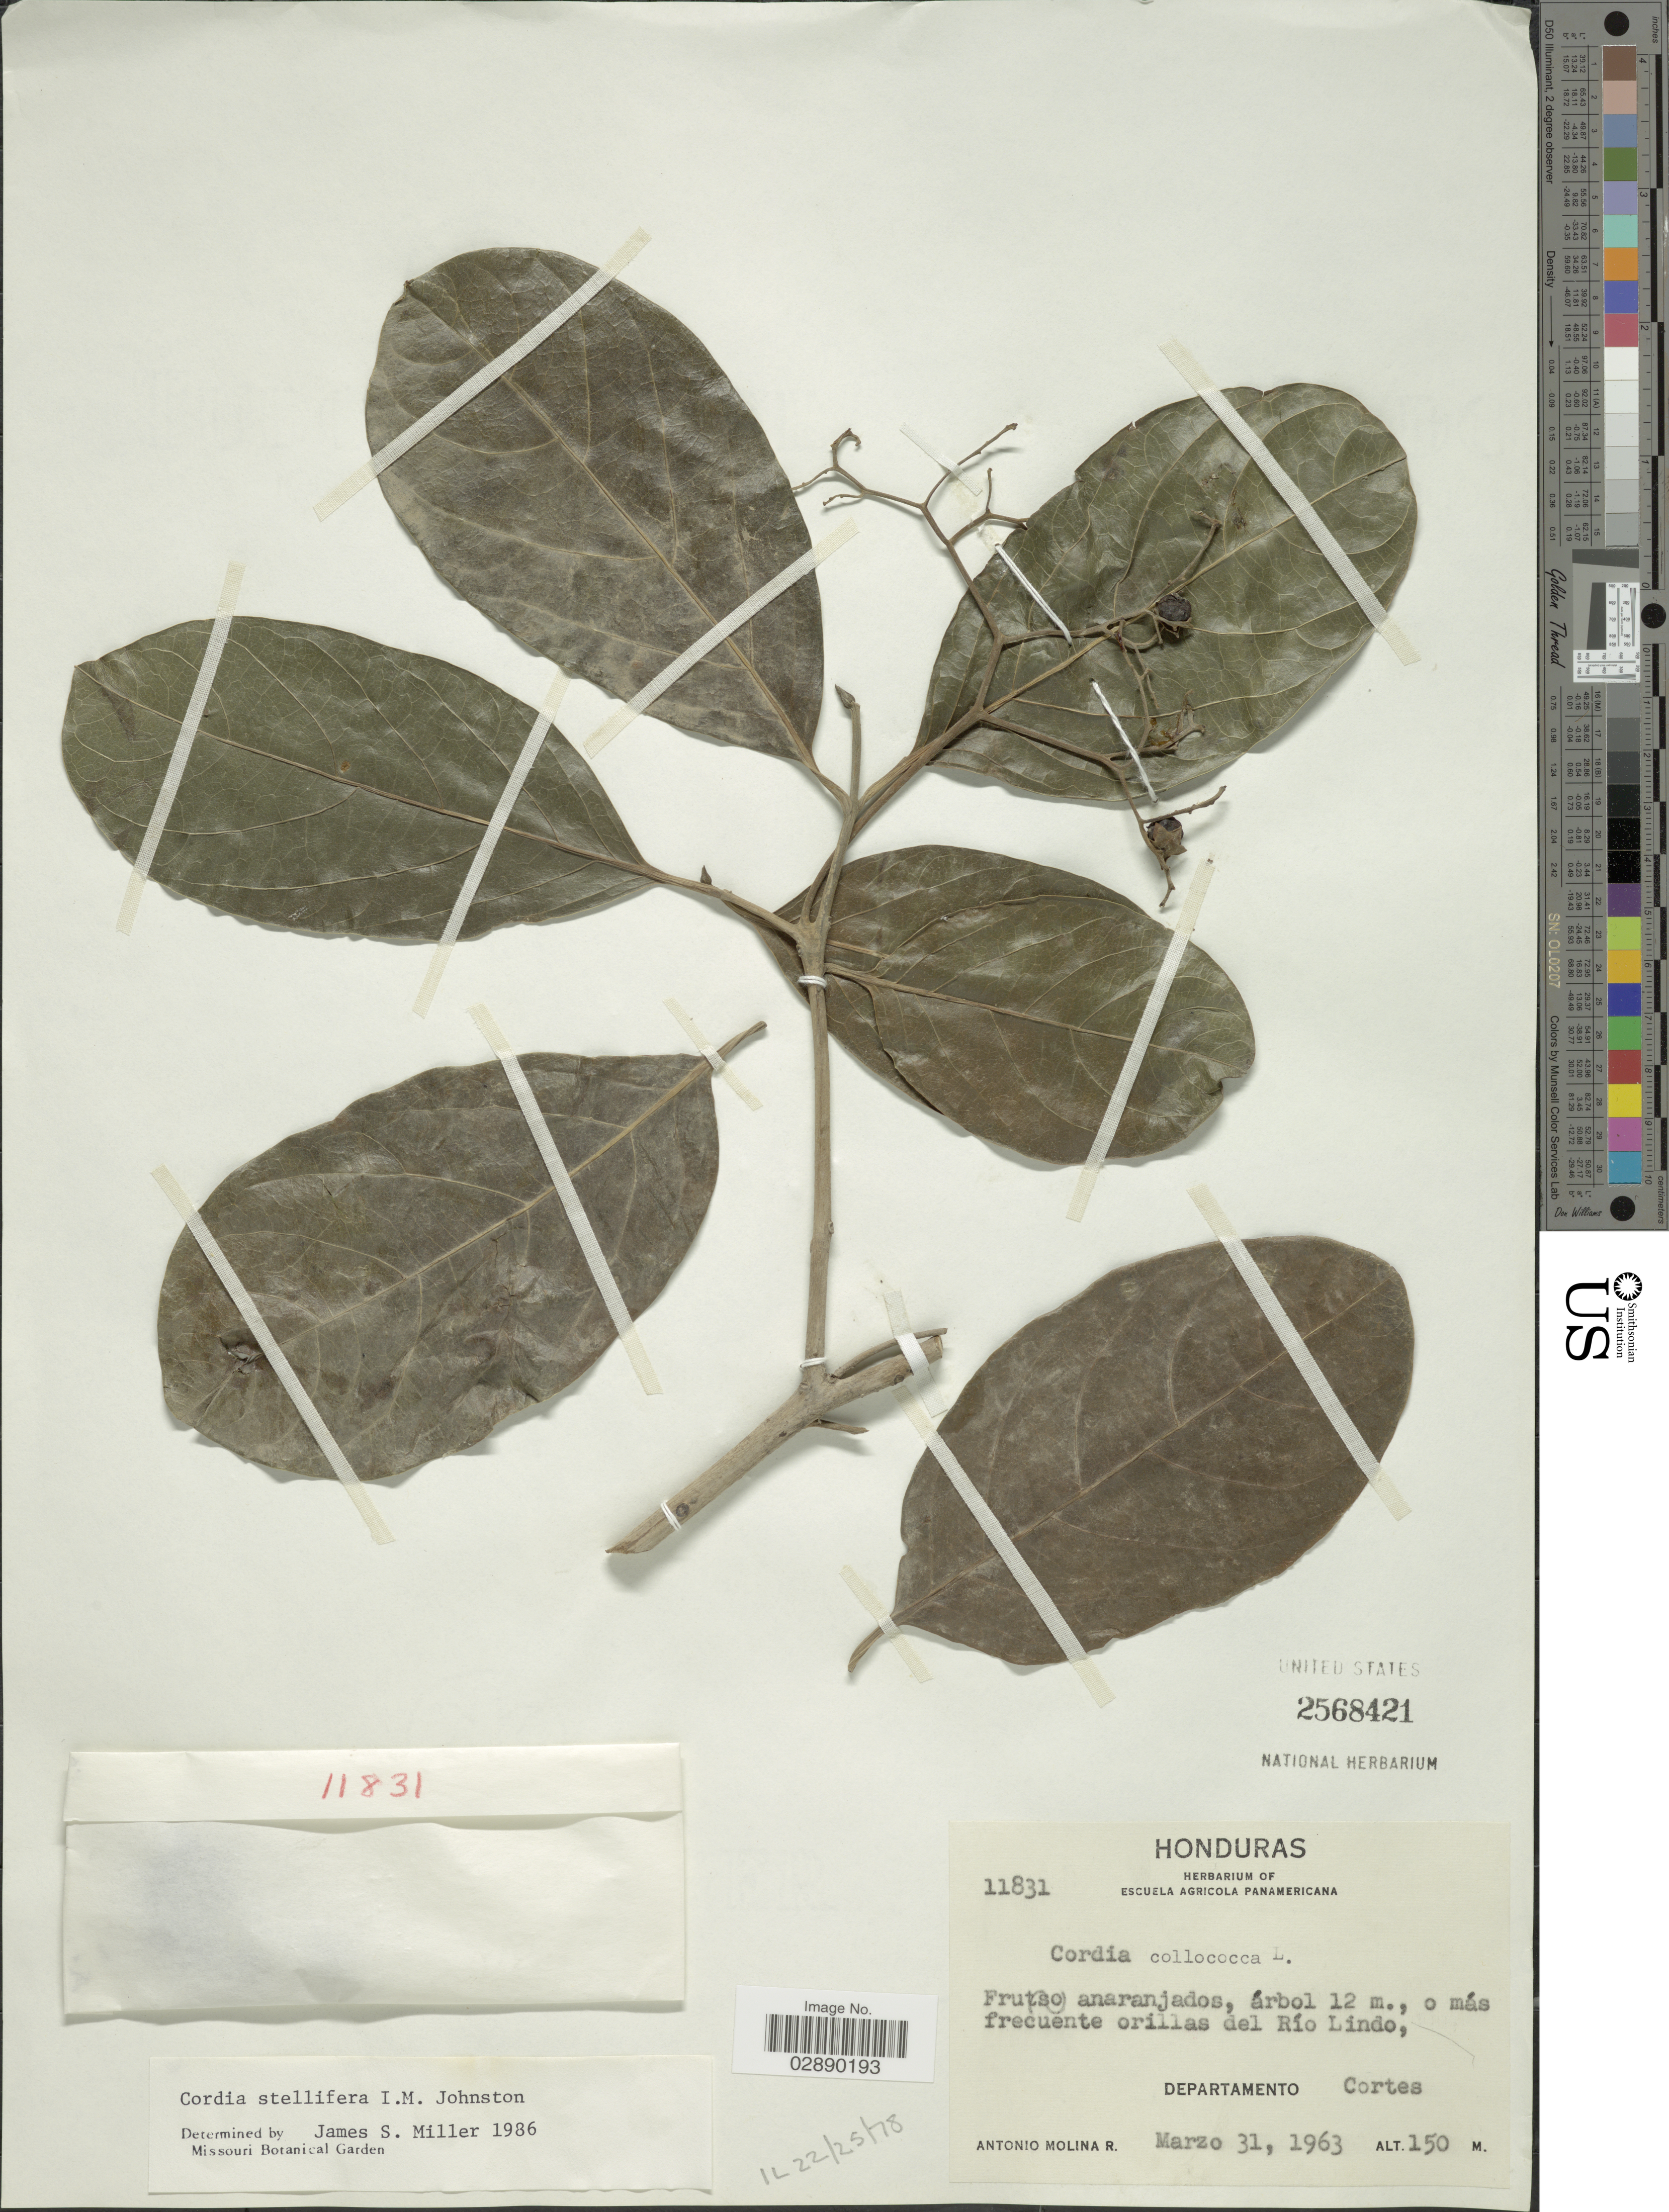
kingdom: Plantae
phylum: Tracheophyta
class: Magnoliopsida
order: Boraginales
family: Cordiaceae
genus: Cordia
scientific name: Cordia stellifera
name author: I.M. Johnst.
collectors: A. Molina R.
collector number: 11831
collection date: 1963-03-31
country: Honduras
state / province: Cortés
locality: O más frecuente orillas del Río Lindo, Departamento Cortes.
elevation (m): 150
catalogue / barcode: US 2568421